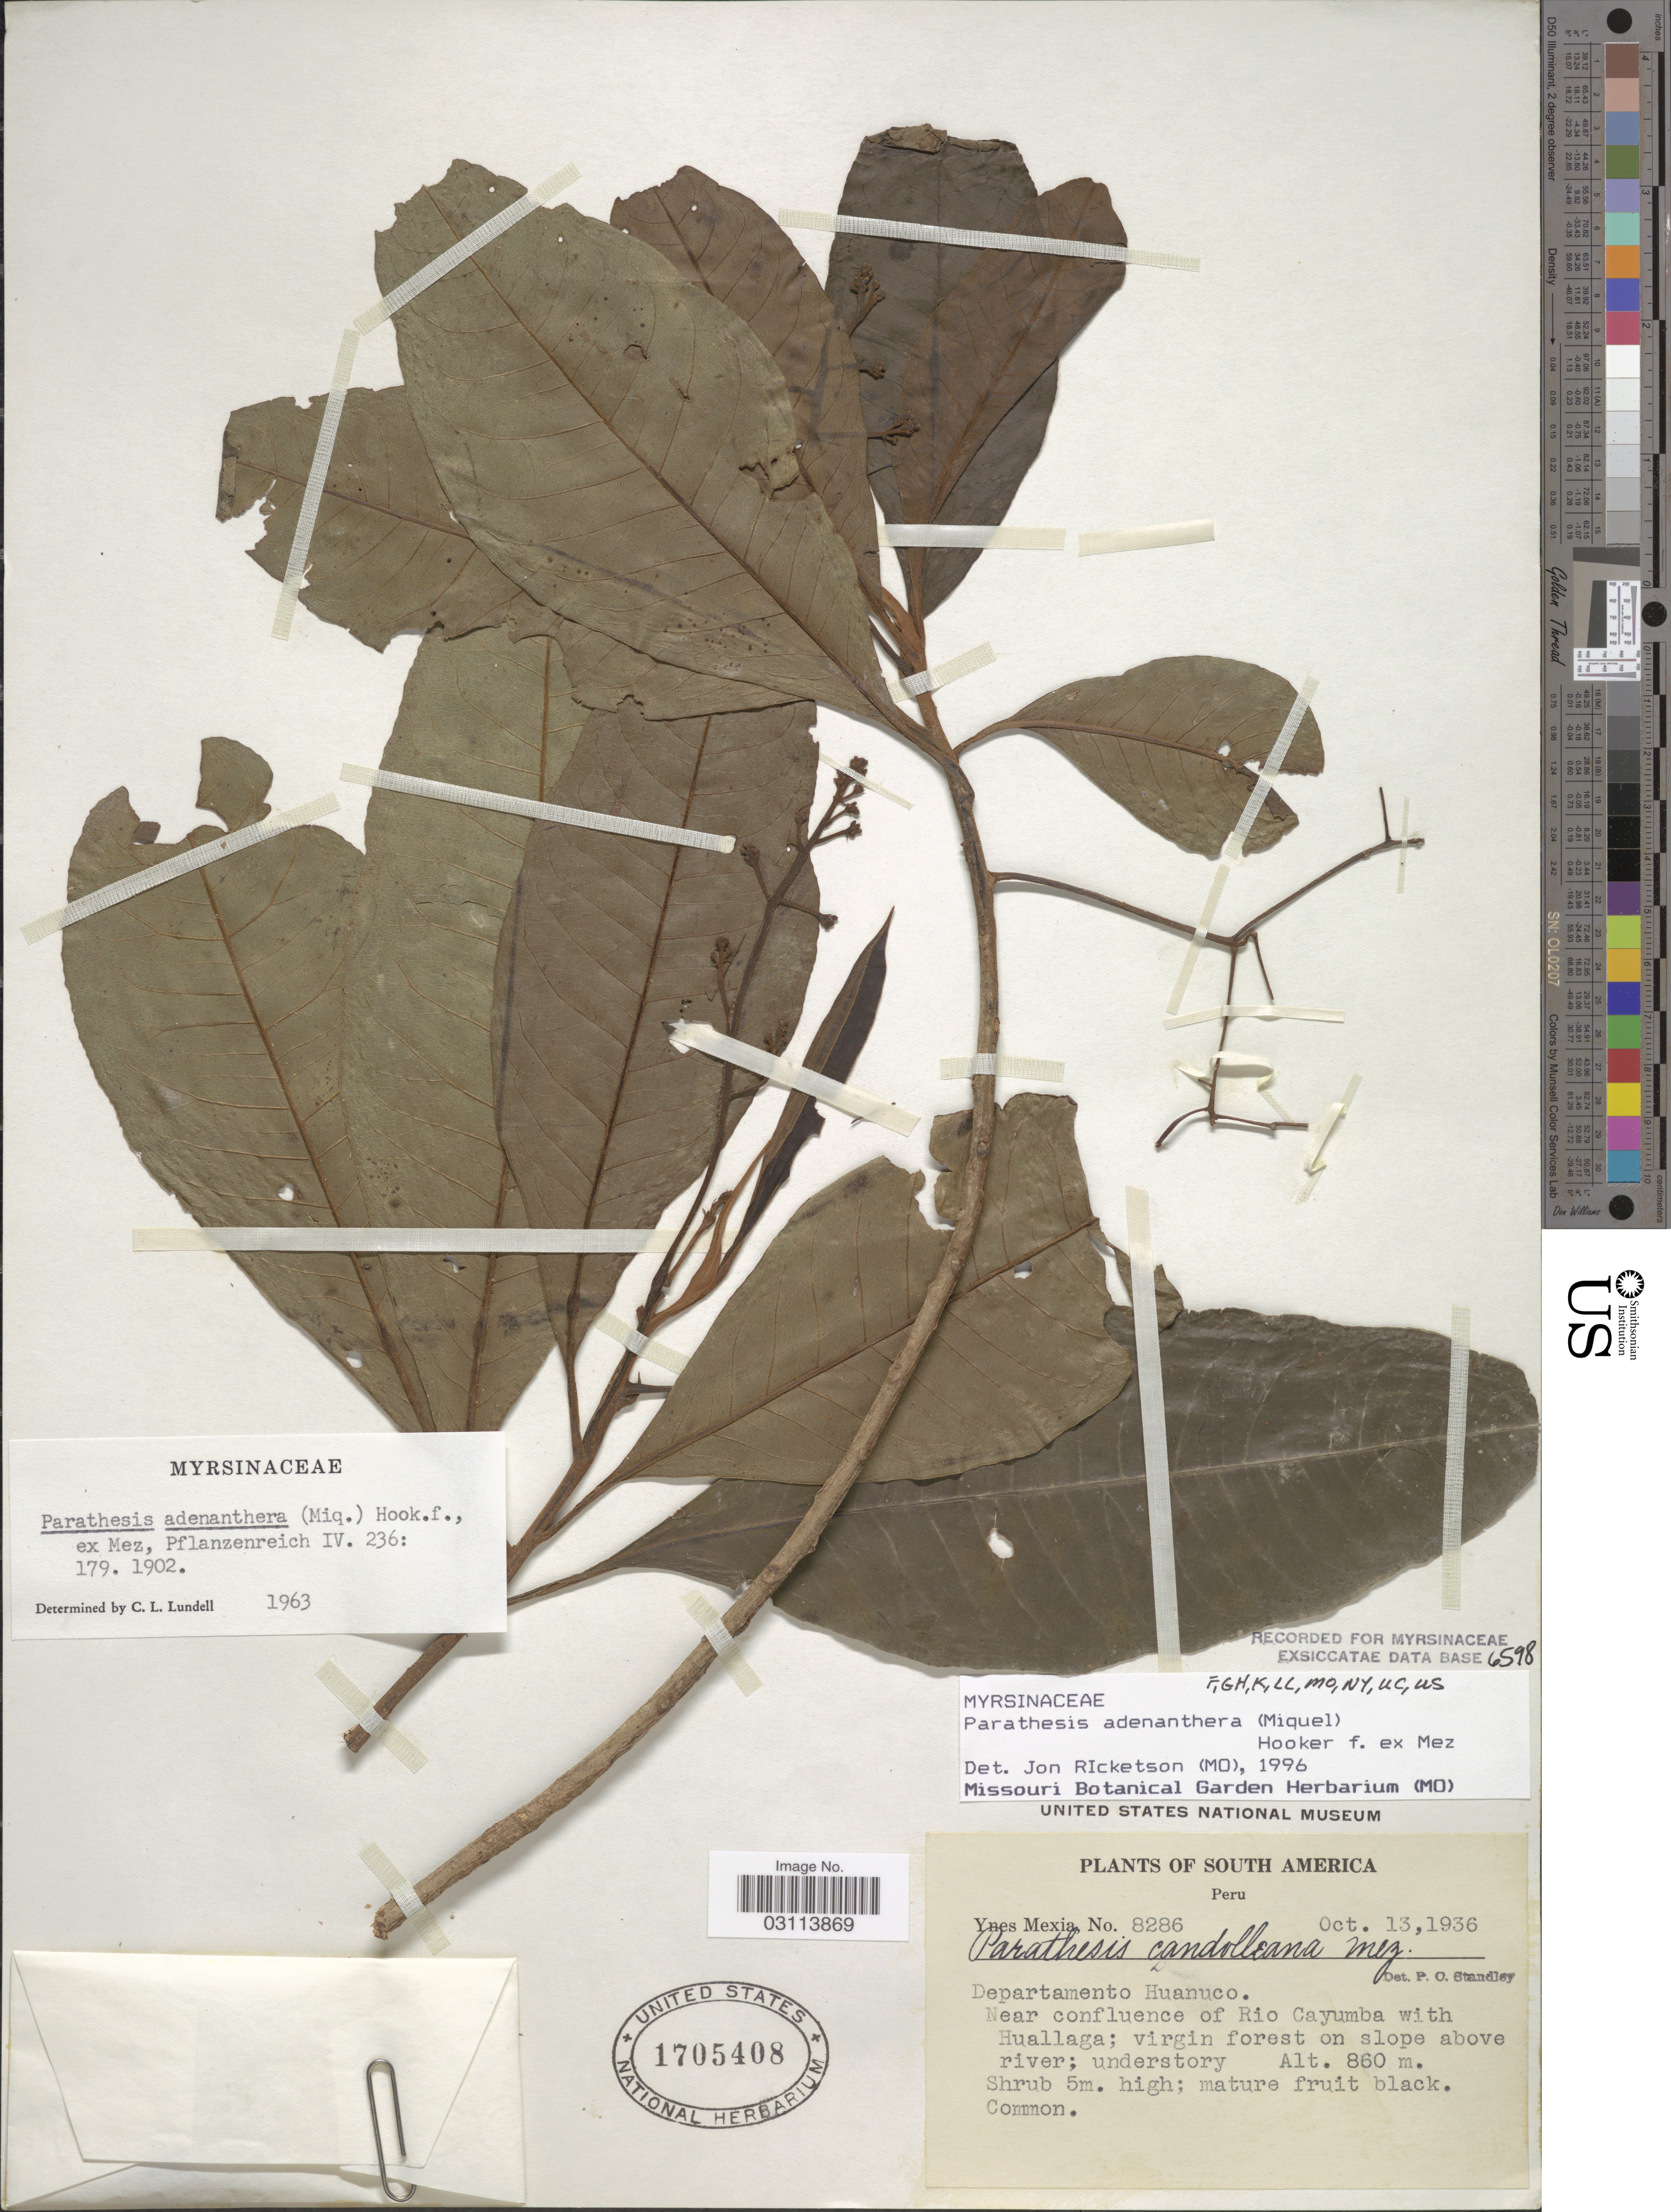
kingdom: Plantae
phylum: Tracheophyta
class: Magnoliopsida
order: Ericales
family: Primulaceae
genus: Parathesis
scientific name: Parathesis adenanthera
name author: (Miq.) Hook. f. ex Mez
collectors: Y. Mexia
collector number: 8286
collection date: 1936-10-13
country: Peru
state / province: Huánuco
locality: Departamento Huanuco. Near confluence of Rio Cayumba with Huallaga; virgin forest on slope above river.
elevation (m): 860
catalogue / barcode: US 1705408